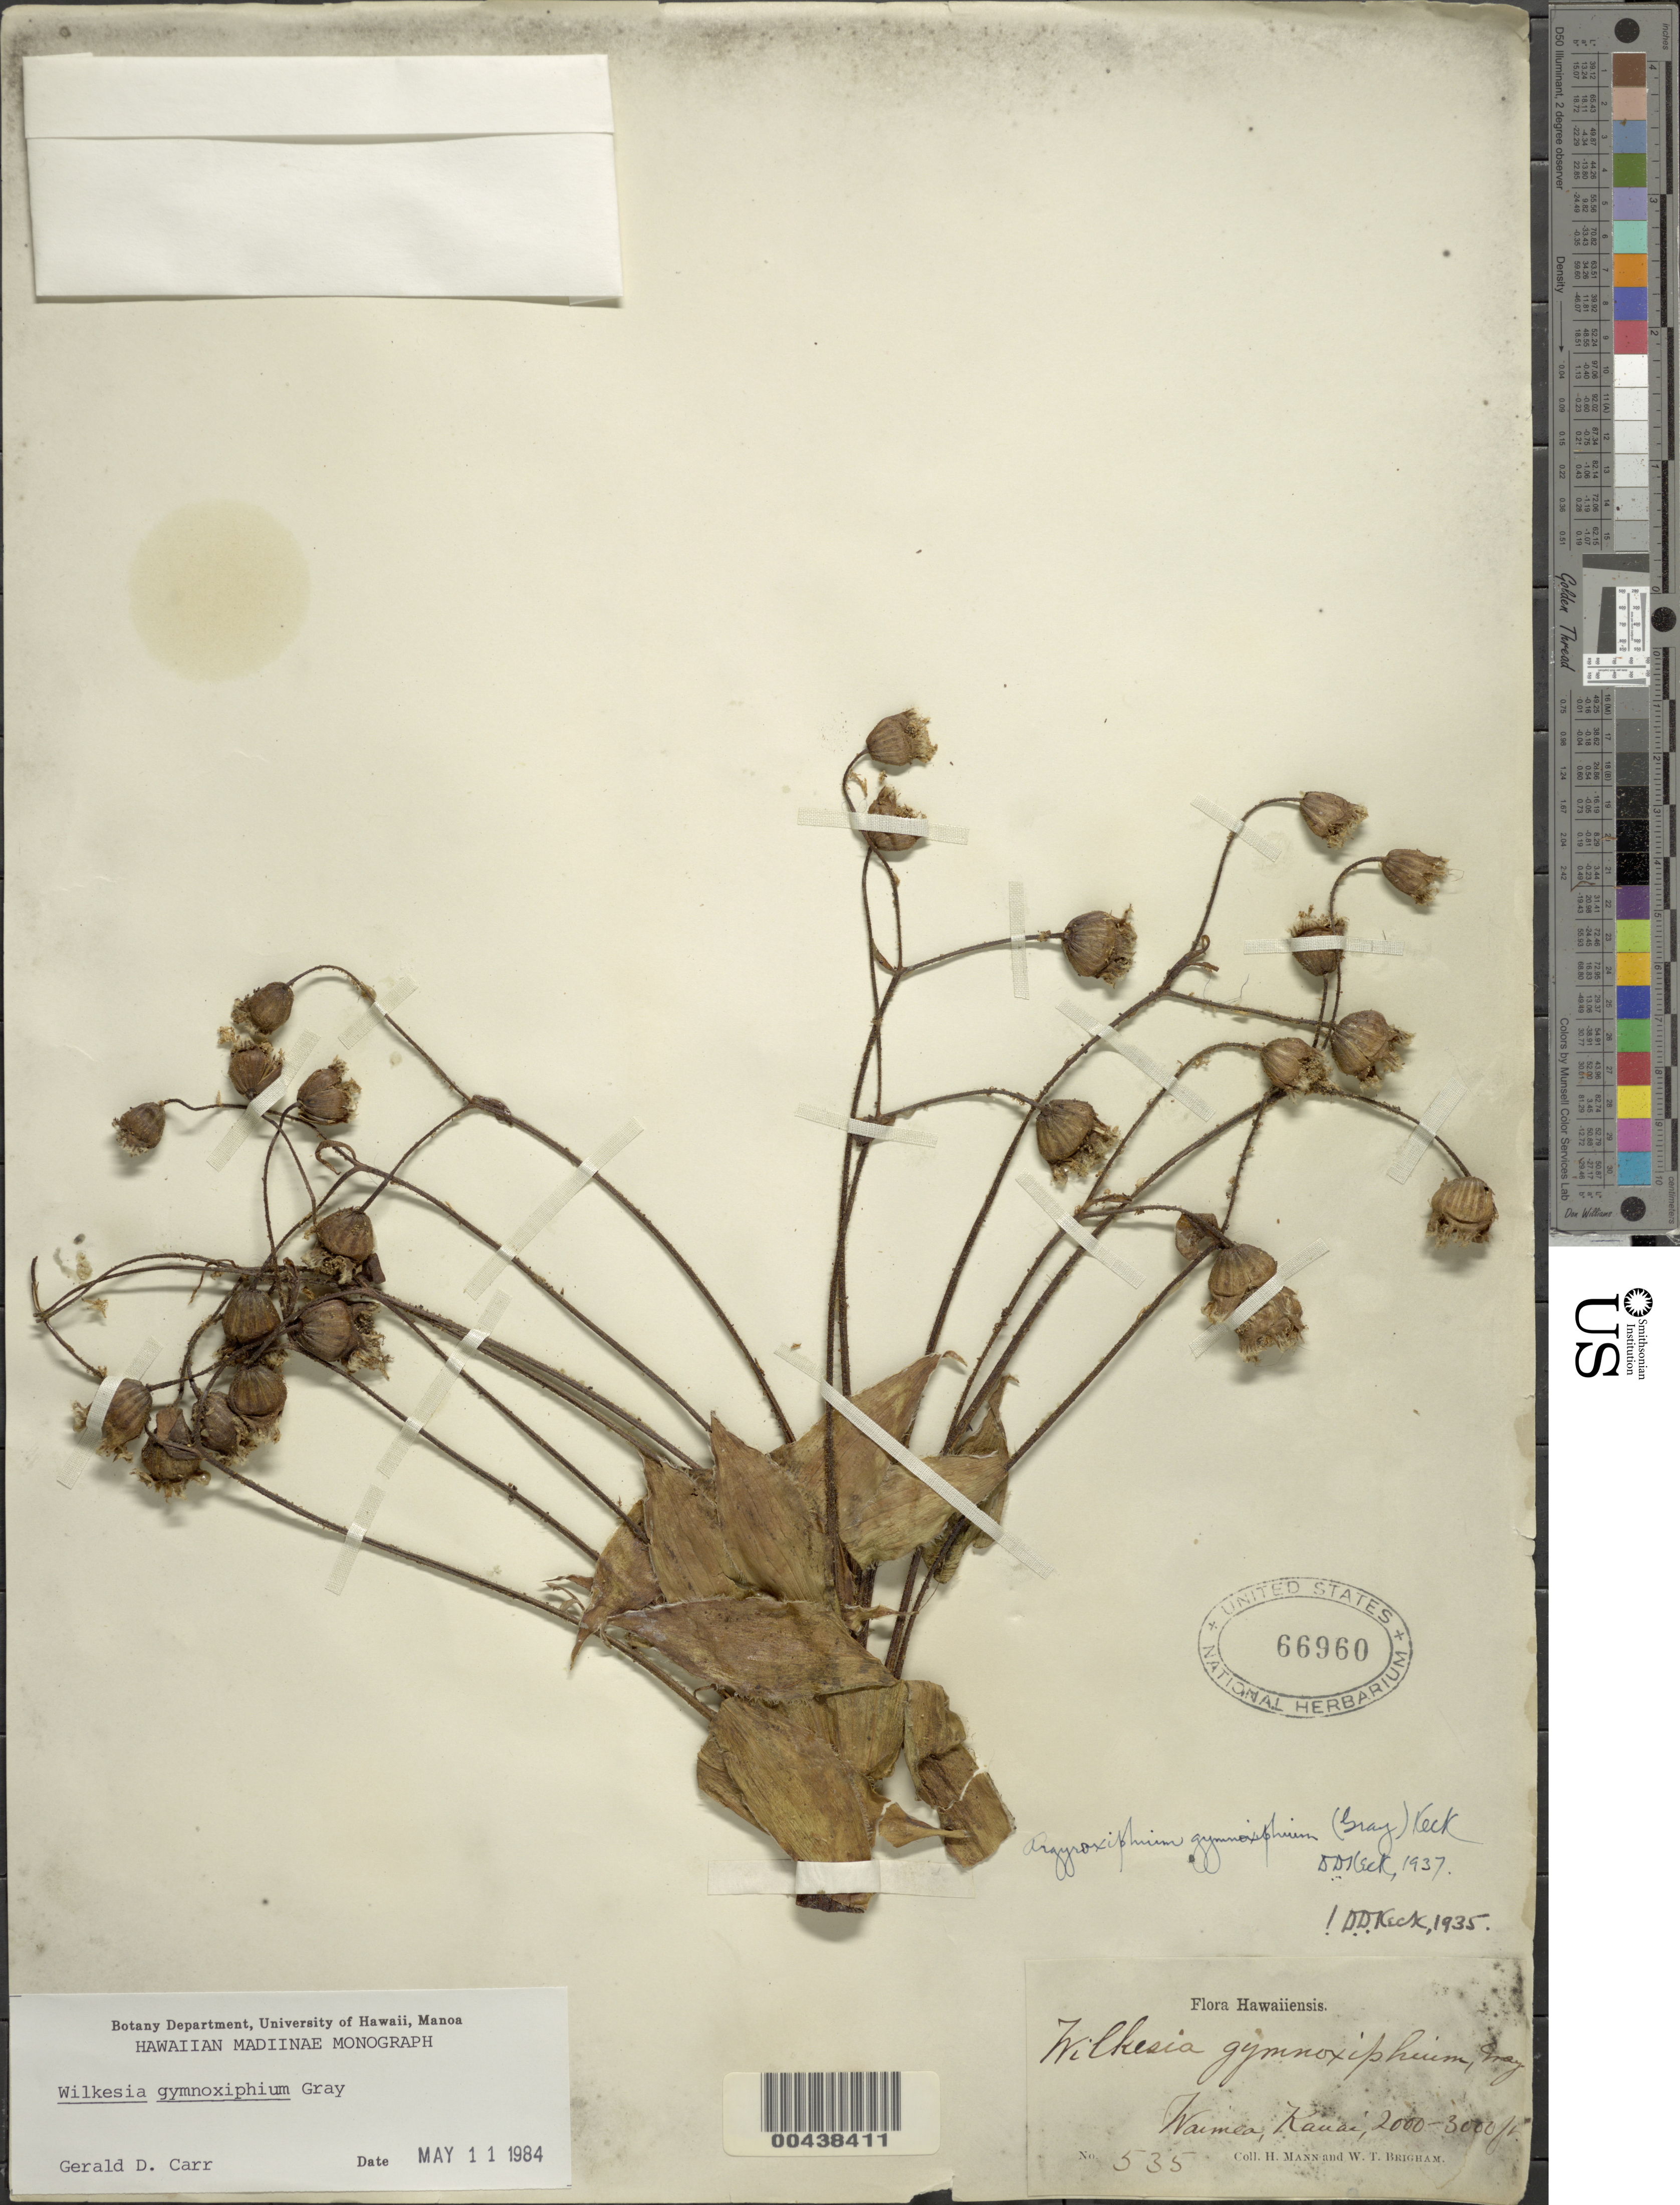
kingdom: Plantae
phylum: Tracheophyta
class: Magnoliopsida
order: Asterales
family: Asteraceae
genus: Wilkesia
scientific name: Wilkesia gymnoxiphium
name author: A. Gray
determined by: Carr, G. D.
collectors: H. Mann & W. T. Brigham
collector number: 535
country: United States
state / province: Hawaii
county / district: Kauai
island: Kaua'i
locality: Waimea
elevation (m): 610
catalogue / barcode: US 66960